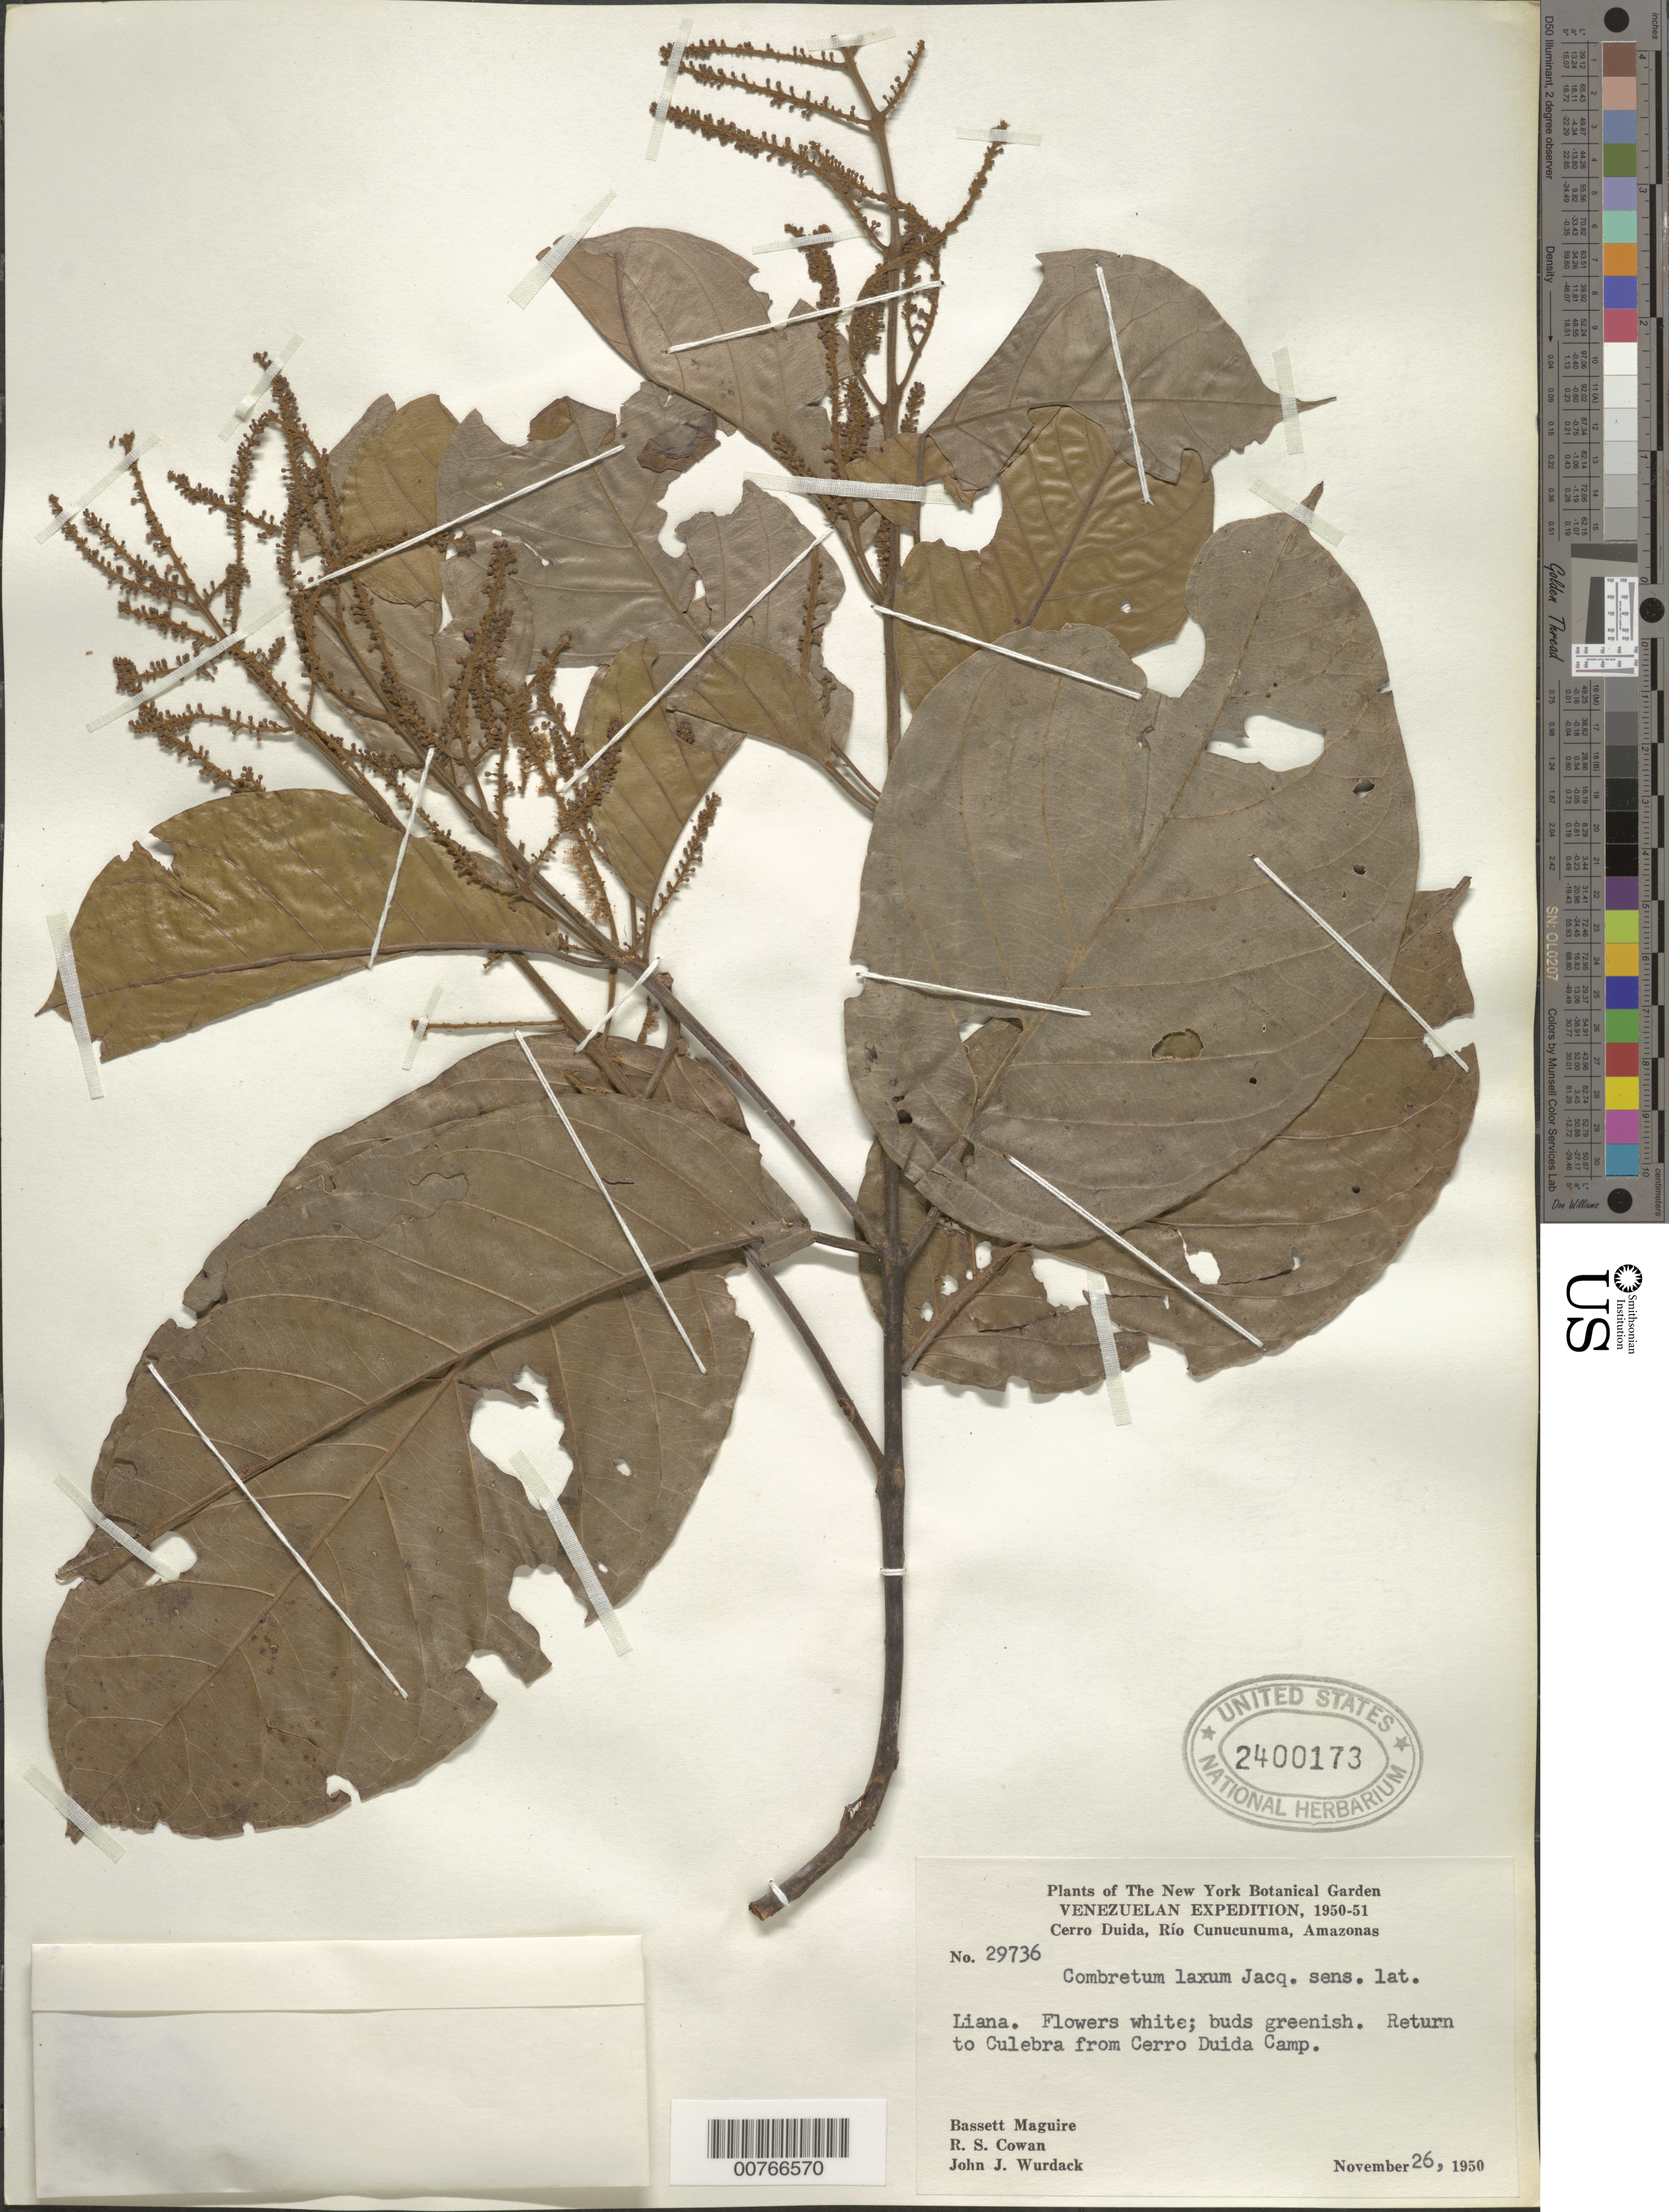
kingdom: Plantae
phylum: Tracheophyta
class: Magnoliopsida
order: Myrtales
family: Combretaceae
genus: Combretum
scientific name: Combretum laxum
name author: Jacq.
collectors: B. Maguire, R. S. Cowan & J. J. Wurdack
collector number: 29736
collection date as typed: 26-Nov-50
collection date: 1950-11-26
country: Venezuela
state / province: Amazonas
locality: Cerro Duida, Río Cunucunuma, return to Culebra from Cerro Duida Camp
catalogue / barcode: US 2400173